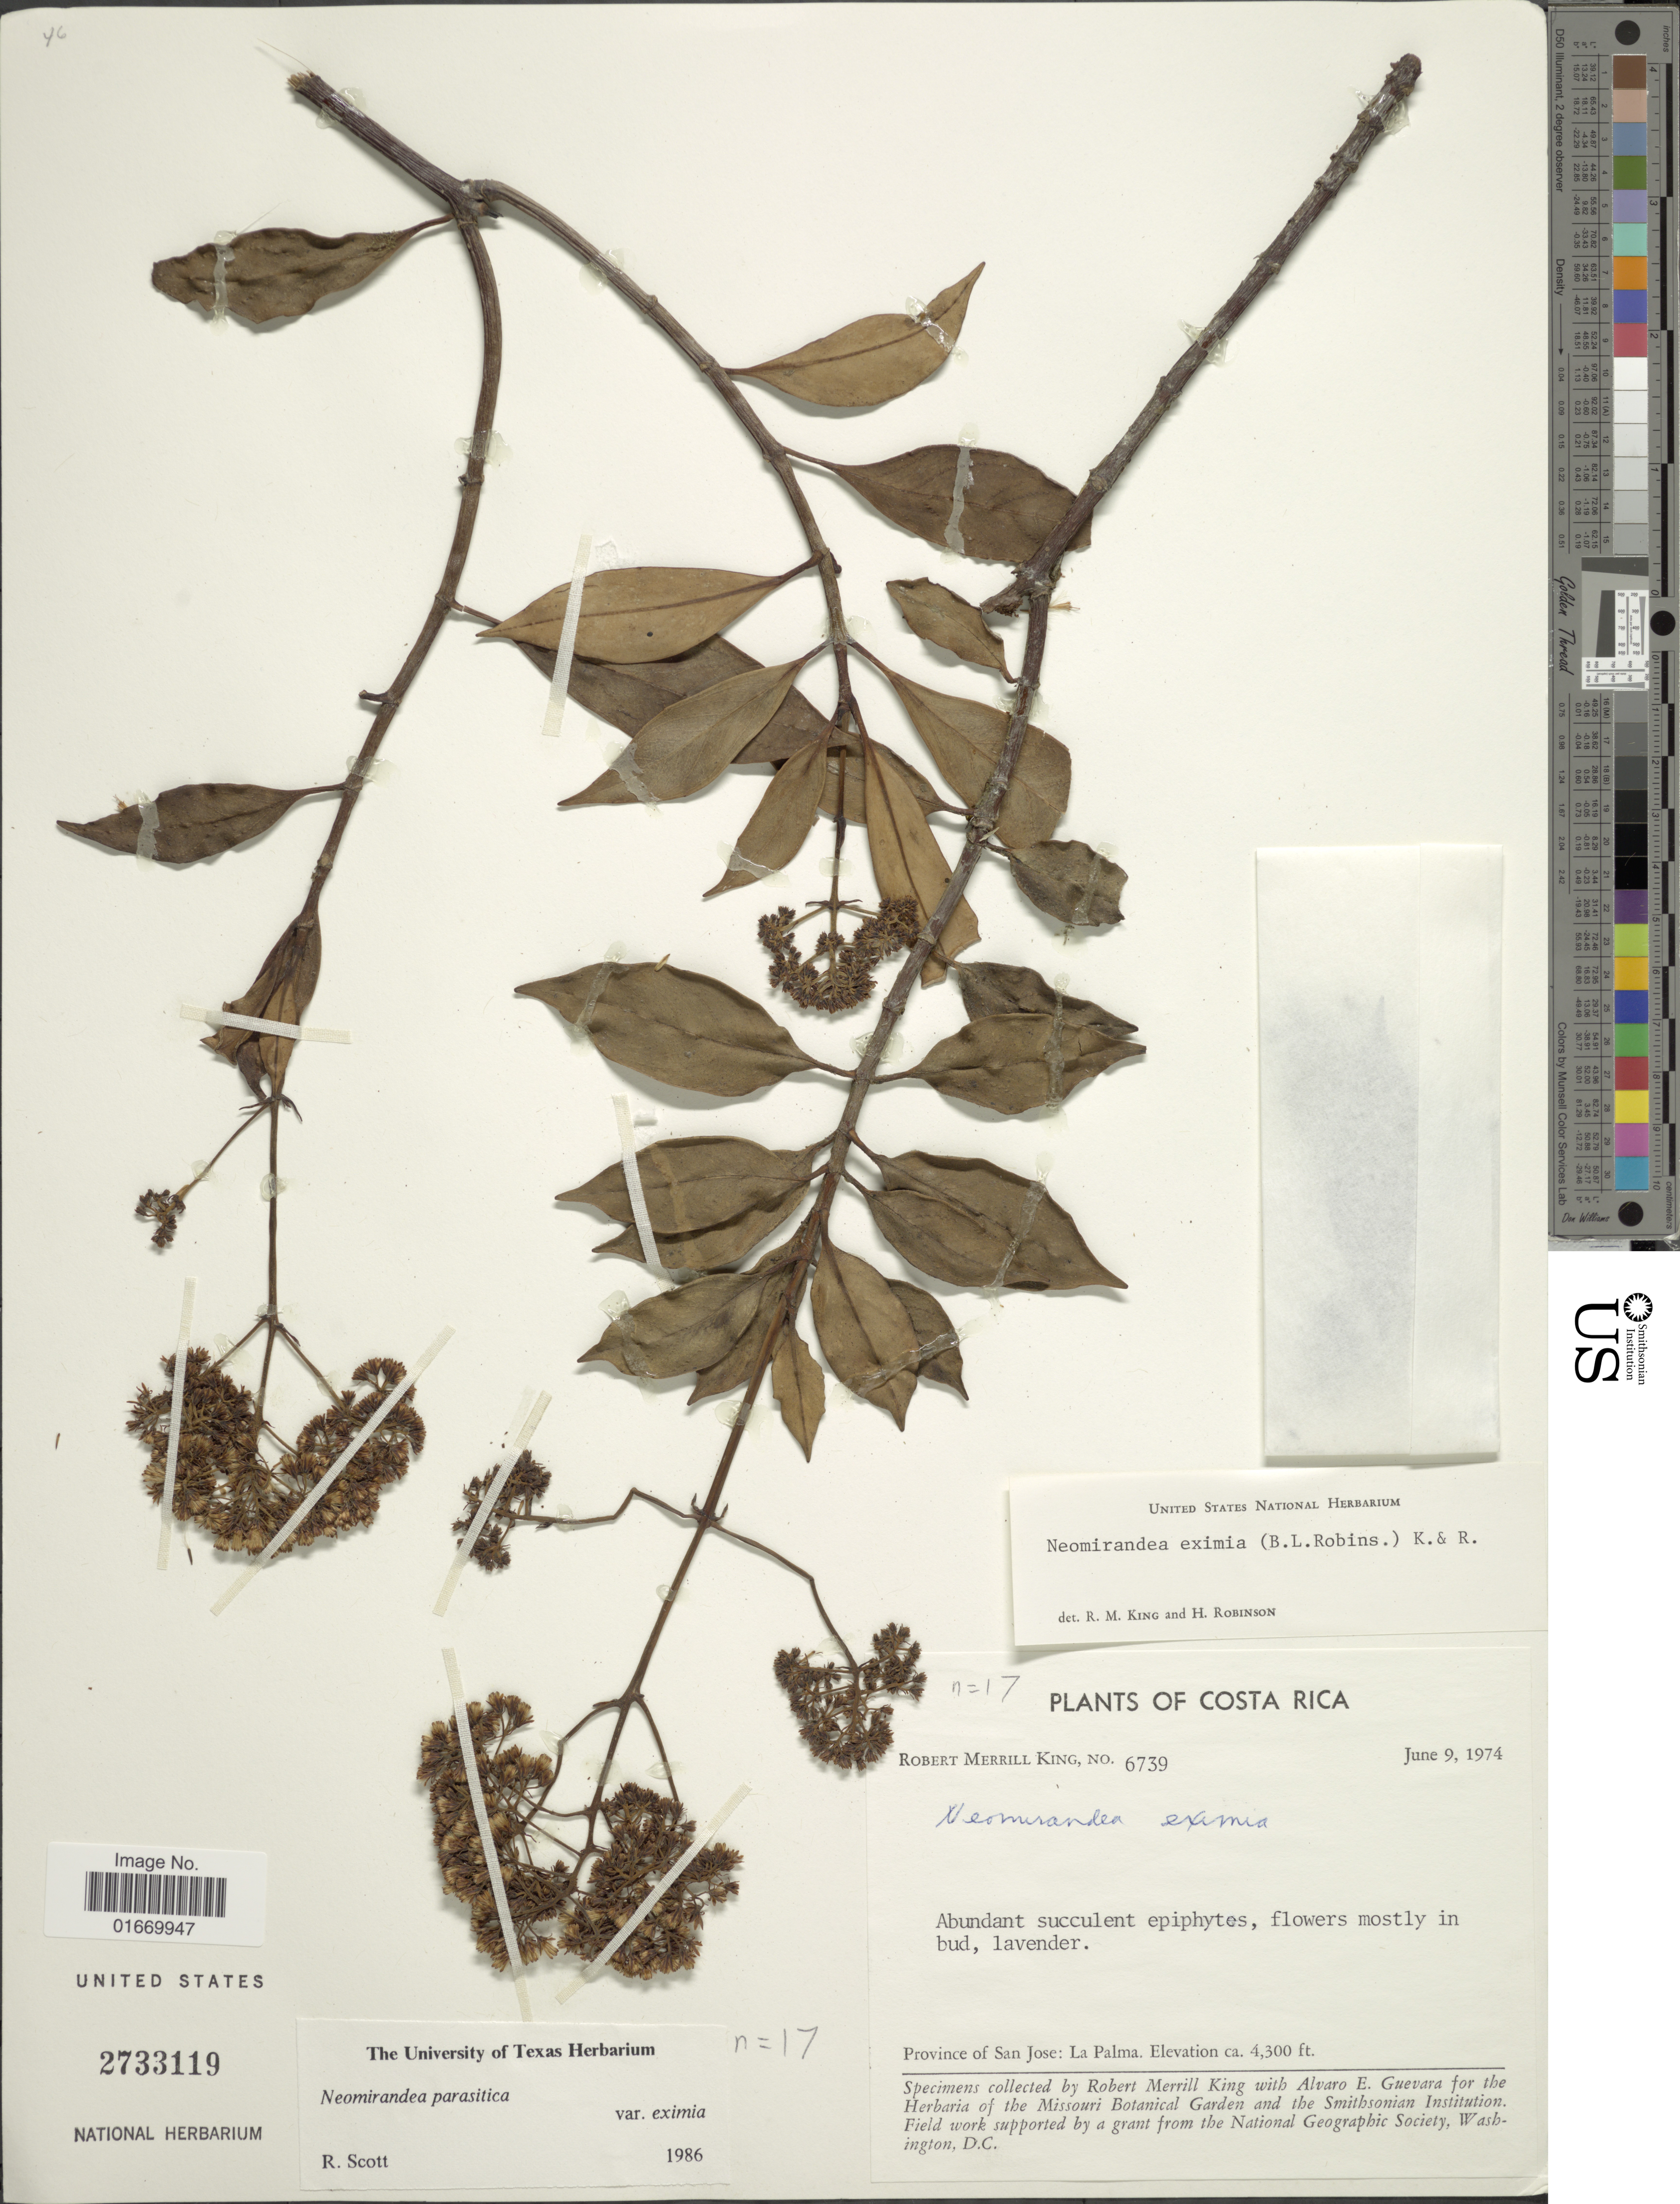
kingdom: Plantae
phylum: Tracheophyta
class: Magnoliopsida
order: Asterales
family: Asteraceae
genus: Neomirandea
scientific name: Neomirandea eximia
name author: (B.L. Rob.) R.M. King & H. Rob.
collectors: R. M. King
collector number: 6739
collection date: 1974-06-09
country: Costa Rica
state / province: San José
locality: La Palma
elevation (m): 1311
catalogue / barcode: US 2733119